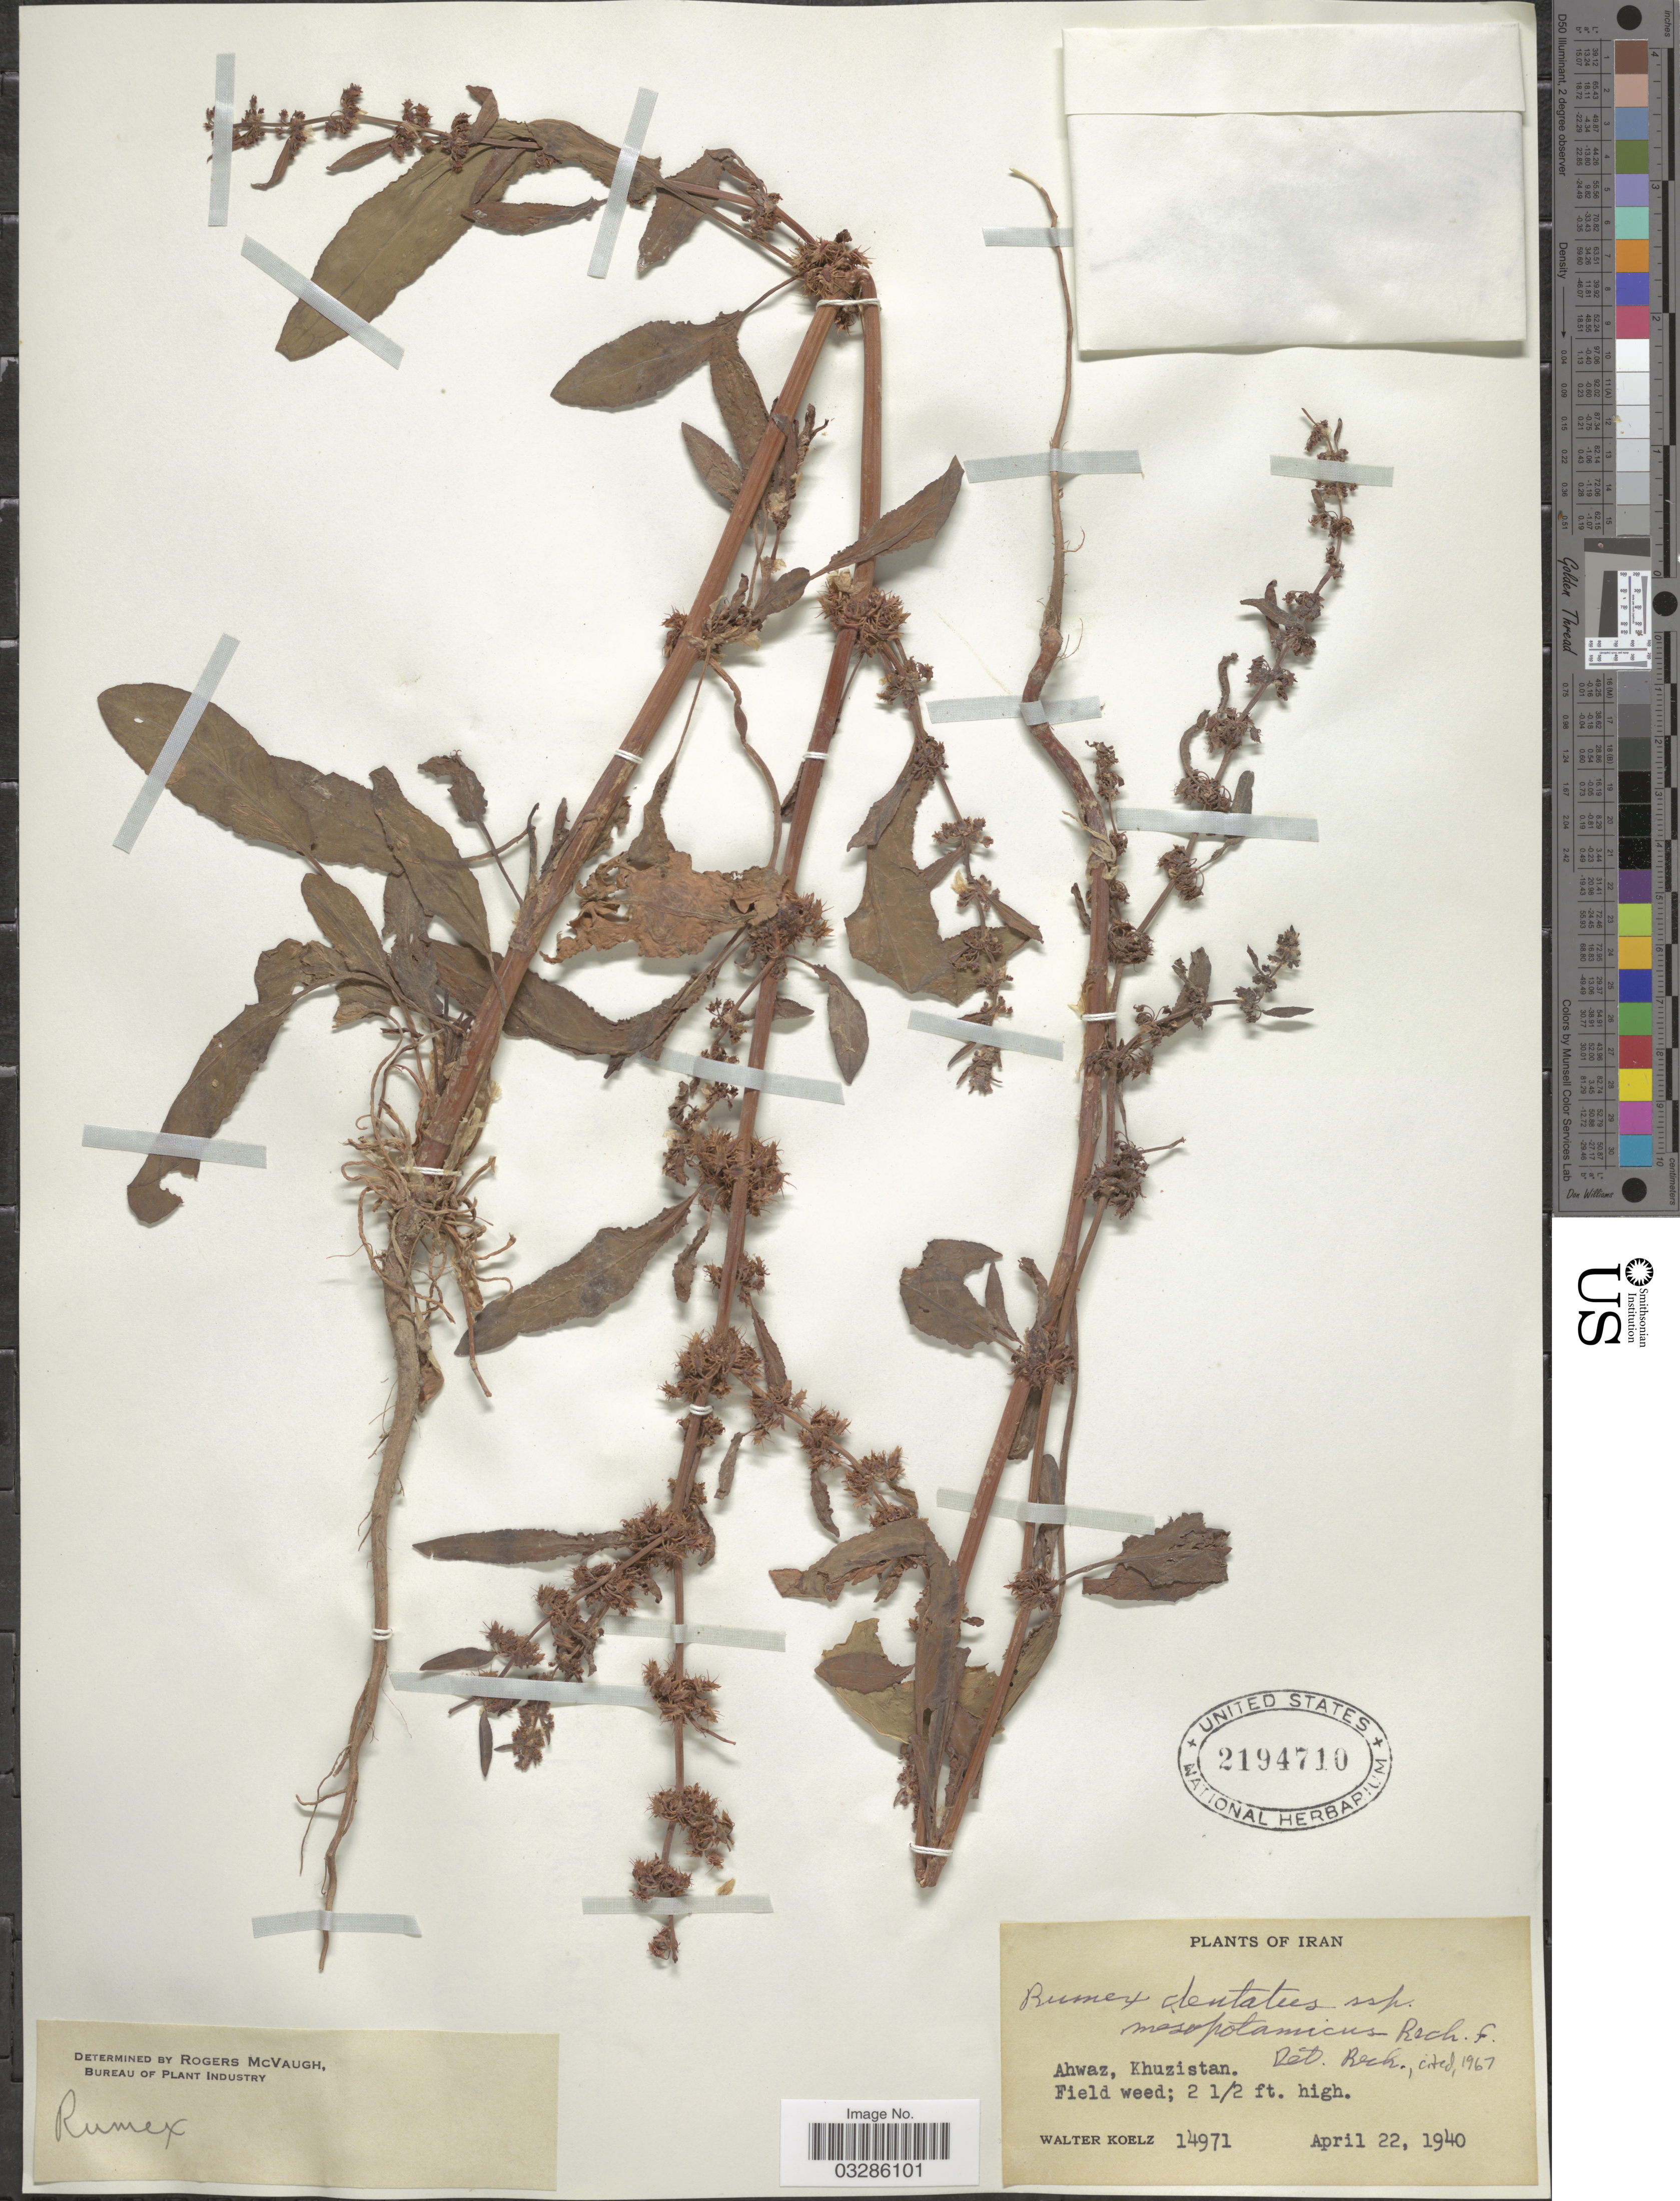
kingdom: Plantae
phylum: Tracheophyta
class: Magnoliopsida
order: Caryophyllales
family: Polygonaceae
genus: Rumex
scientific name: Rumex dentatus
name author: L.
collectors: W. N. Koelz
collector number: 14971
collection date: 1940-04-22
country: Iran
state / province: Khuzestan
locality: Ahwaz, Khuzistan.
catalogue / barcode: US 2194710